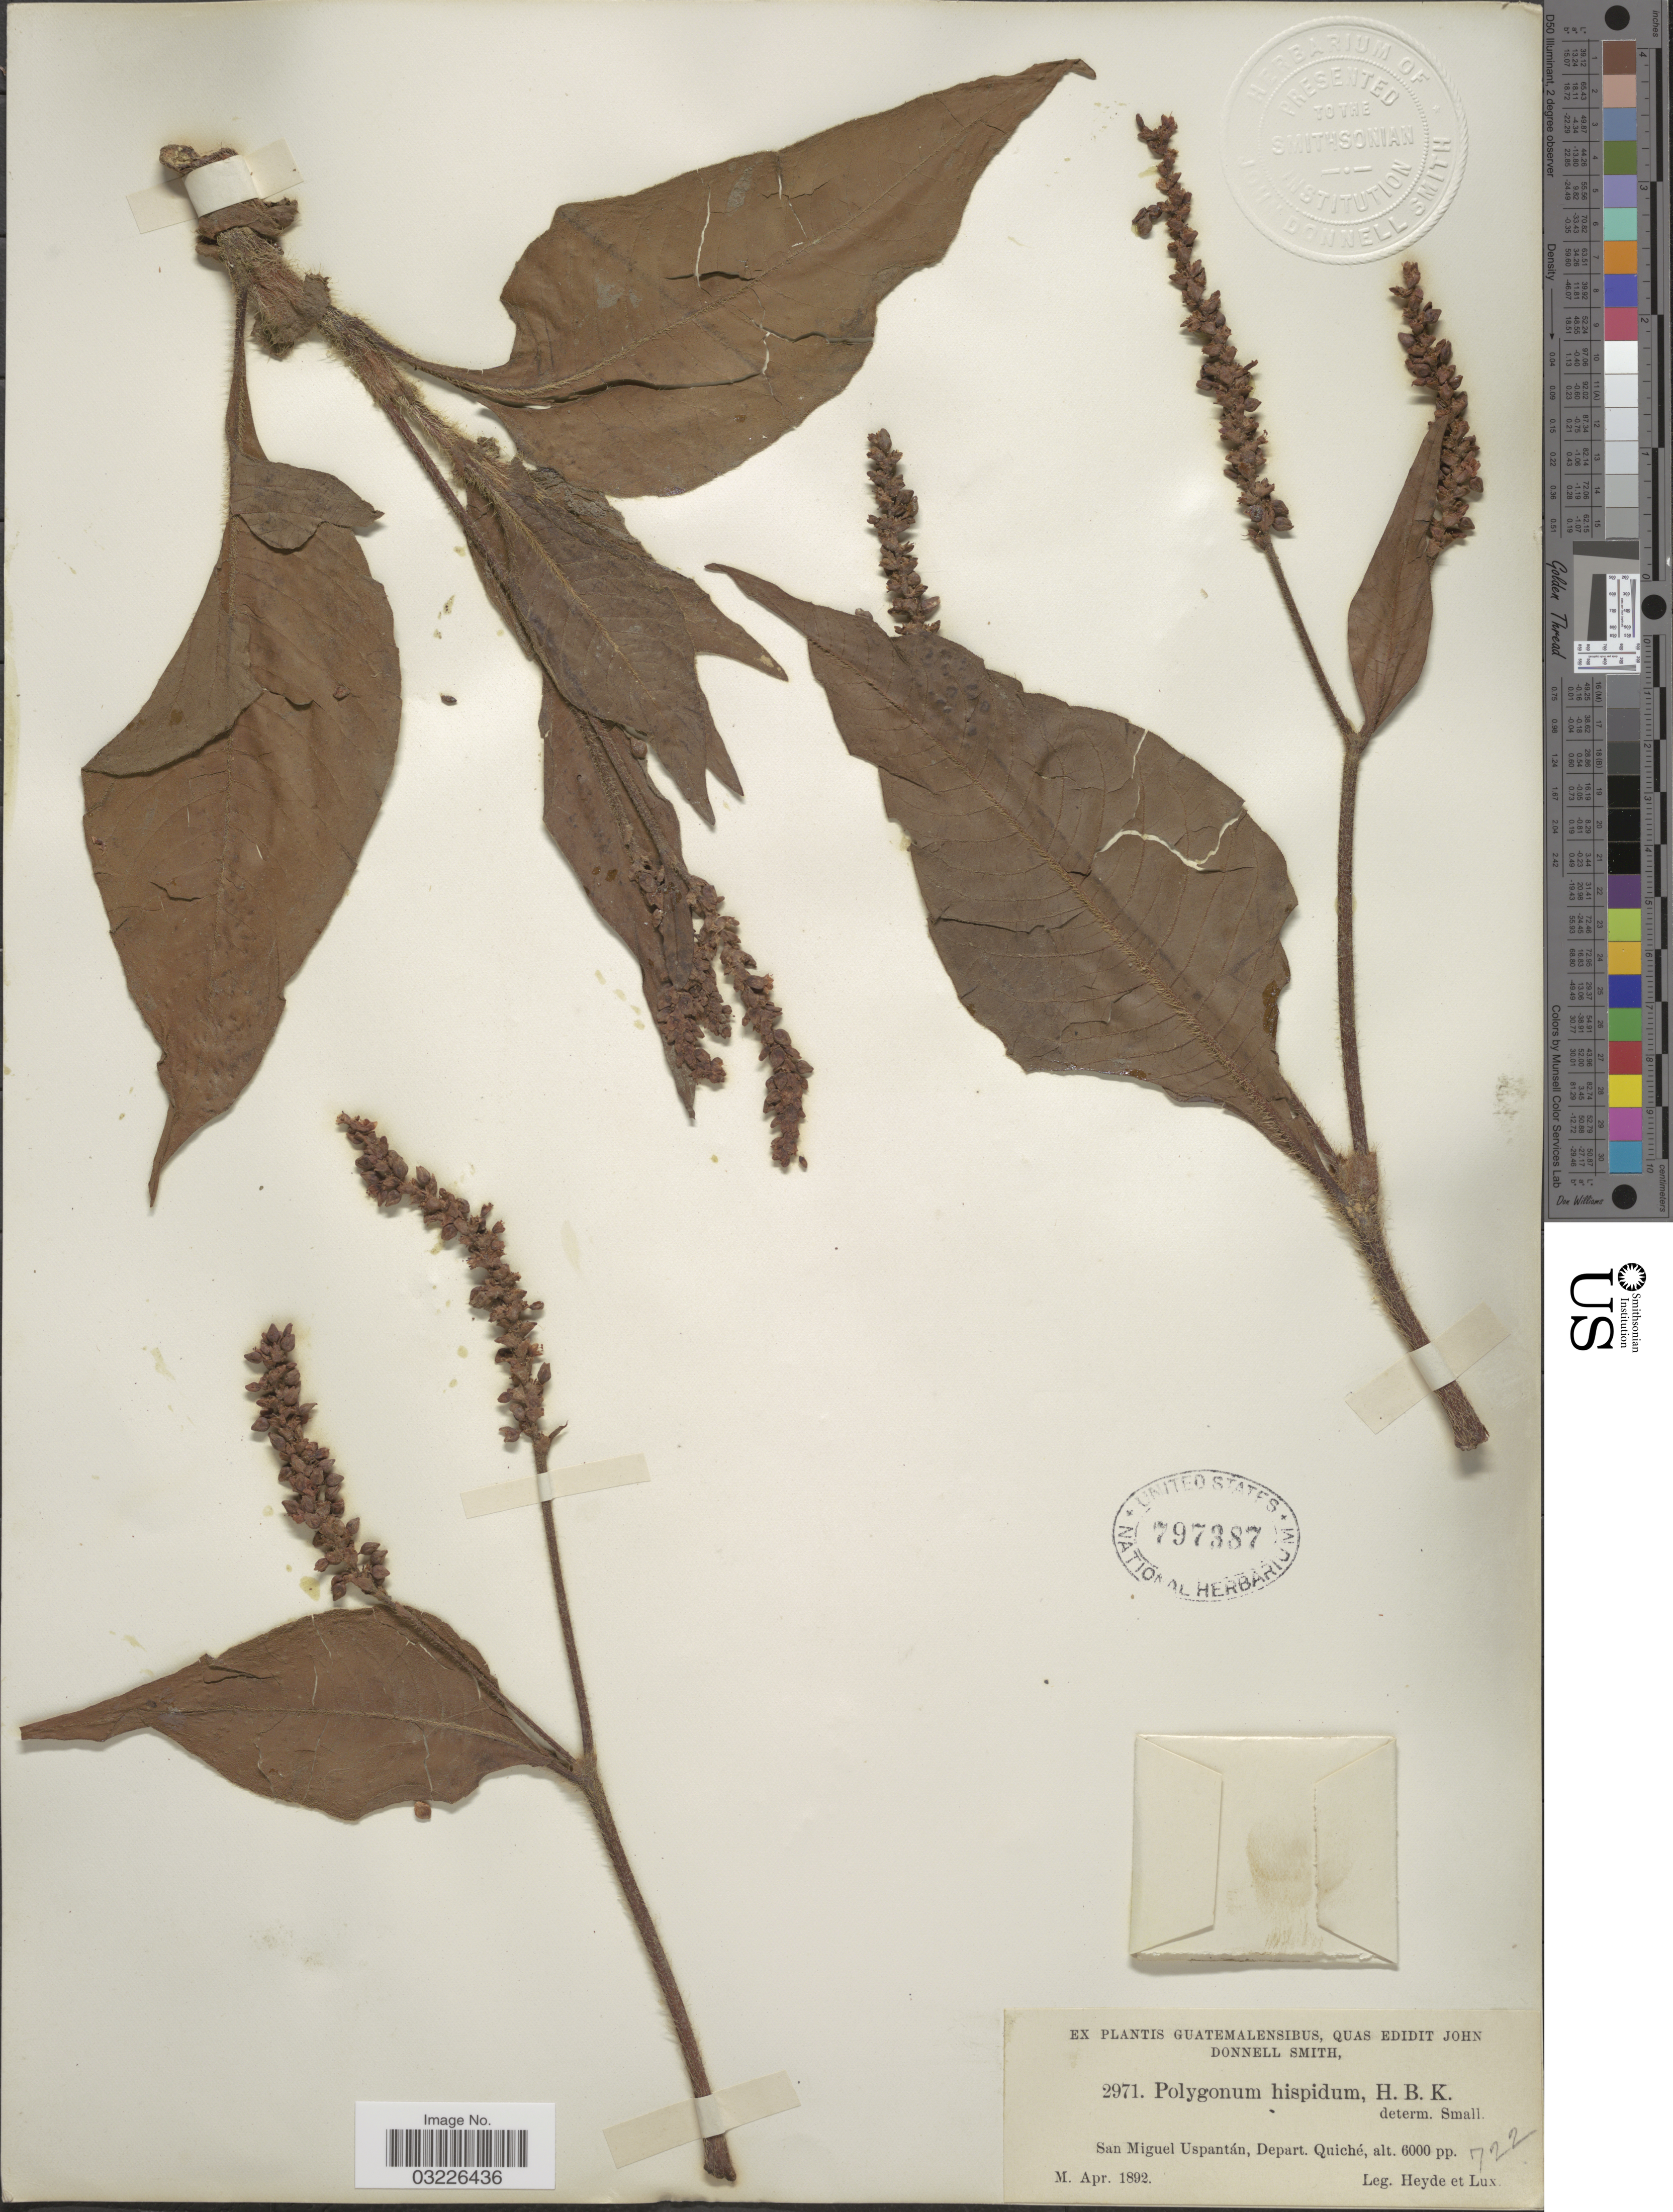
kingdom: Plantae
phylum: Tracheophyta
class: Magnoliopsida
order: Caryophyllales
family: Polygonaceae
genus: Polygonum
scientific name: Polygonum hispidum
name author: Kunth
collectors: Heyde & Lux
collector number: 2971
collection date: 1892-04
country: Guatemala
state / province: El Quiché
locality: San Miguel Uspantán, Depart. Quiché.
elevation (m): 1829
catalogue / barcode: US 797387